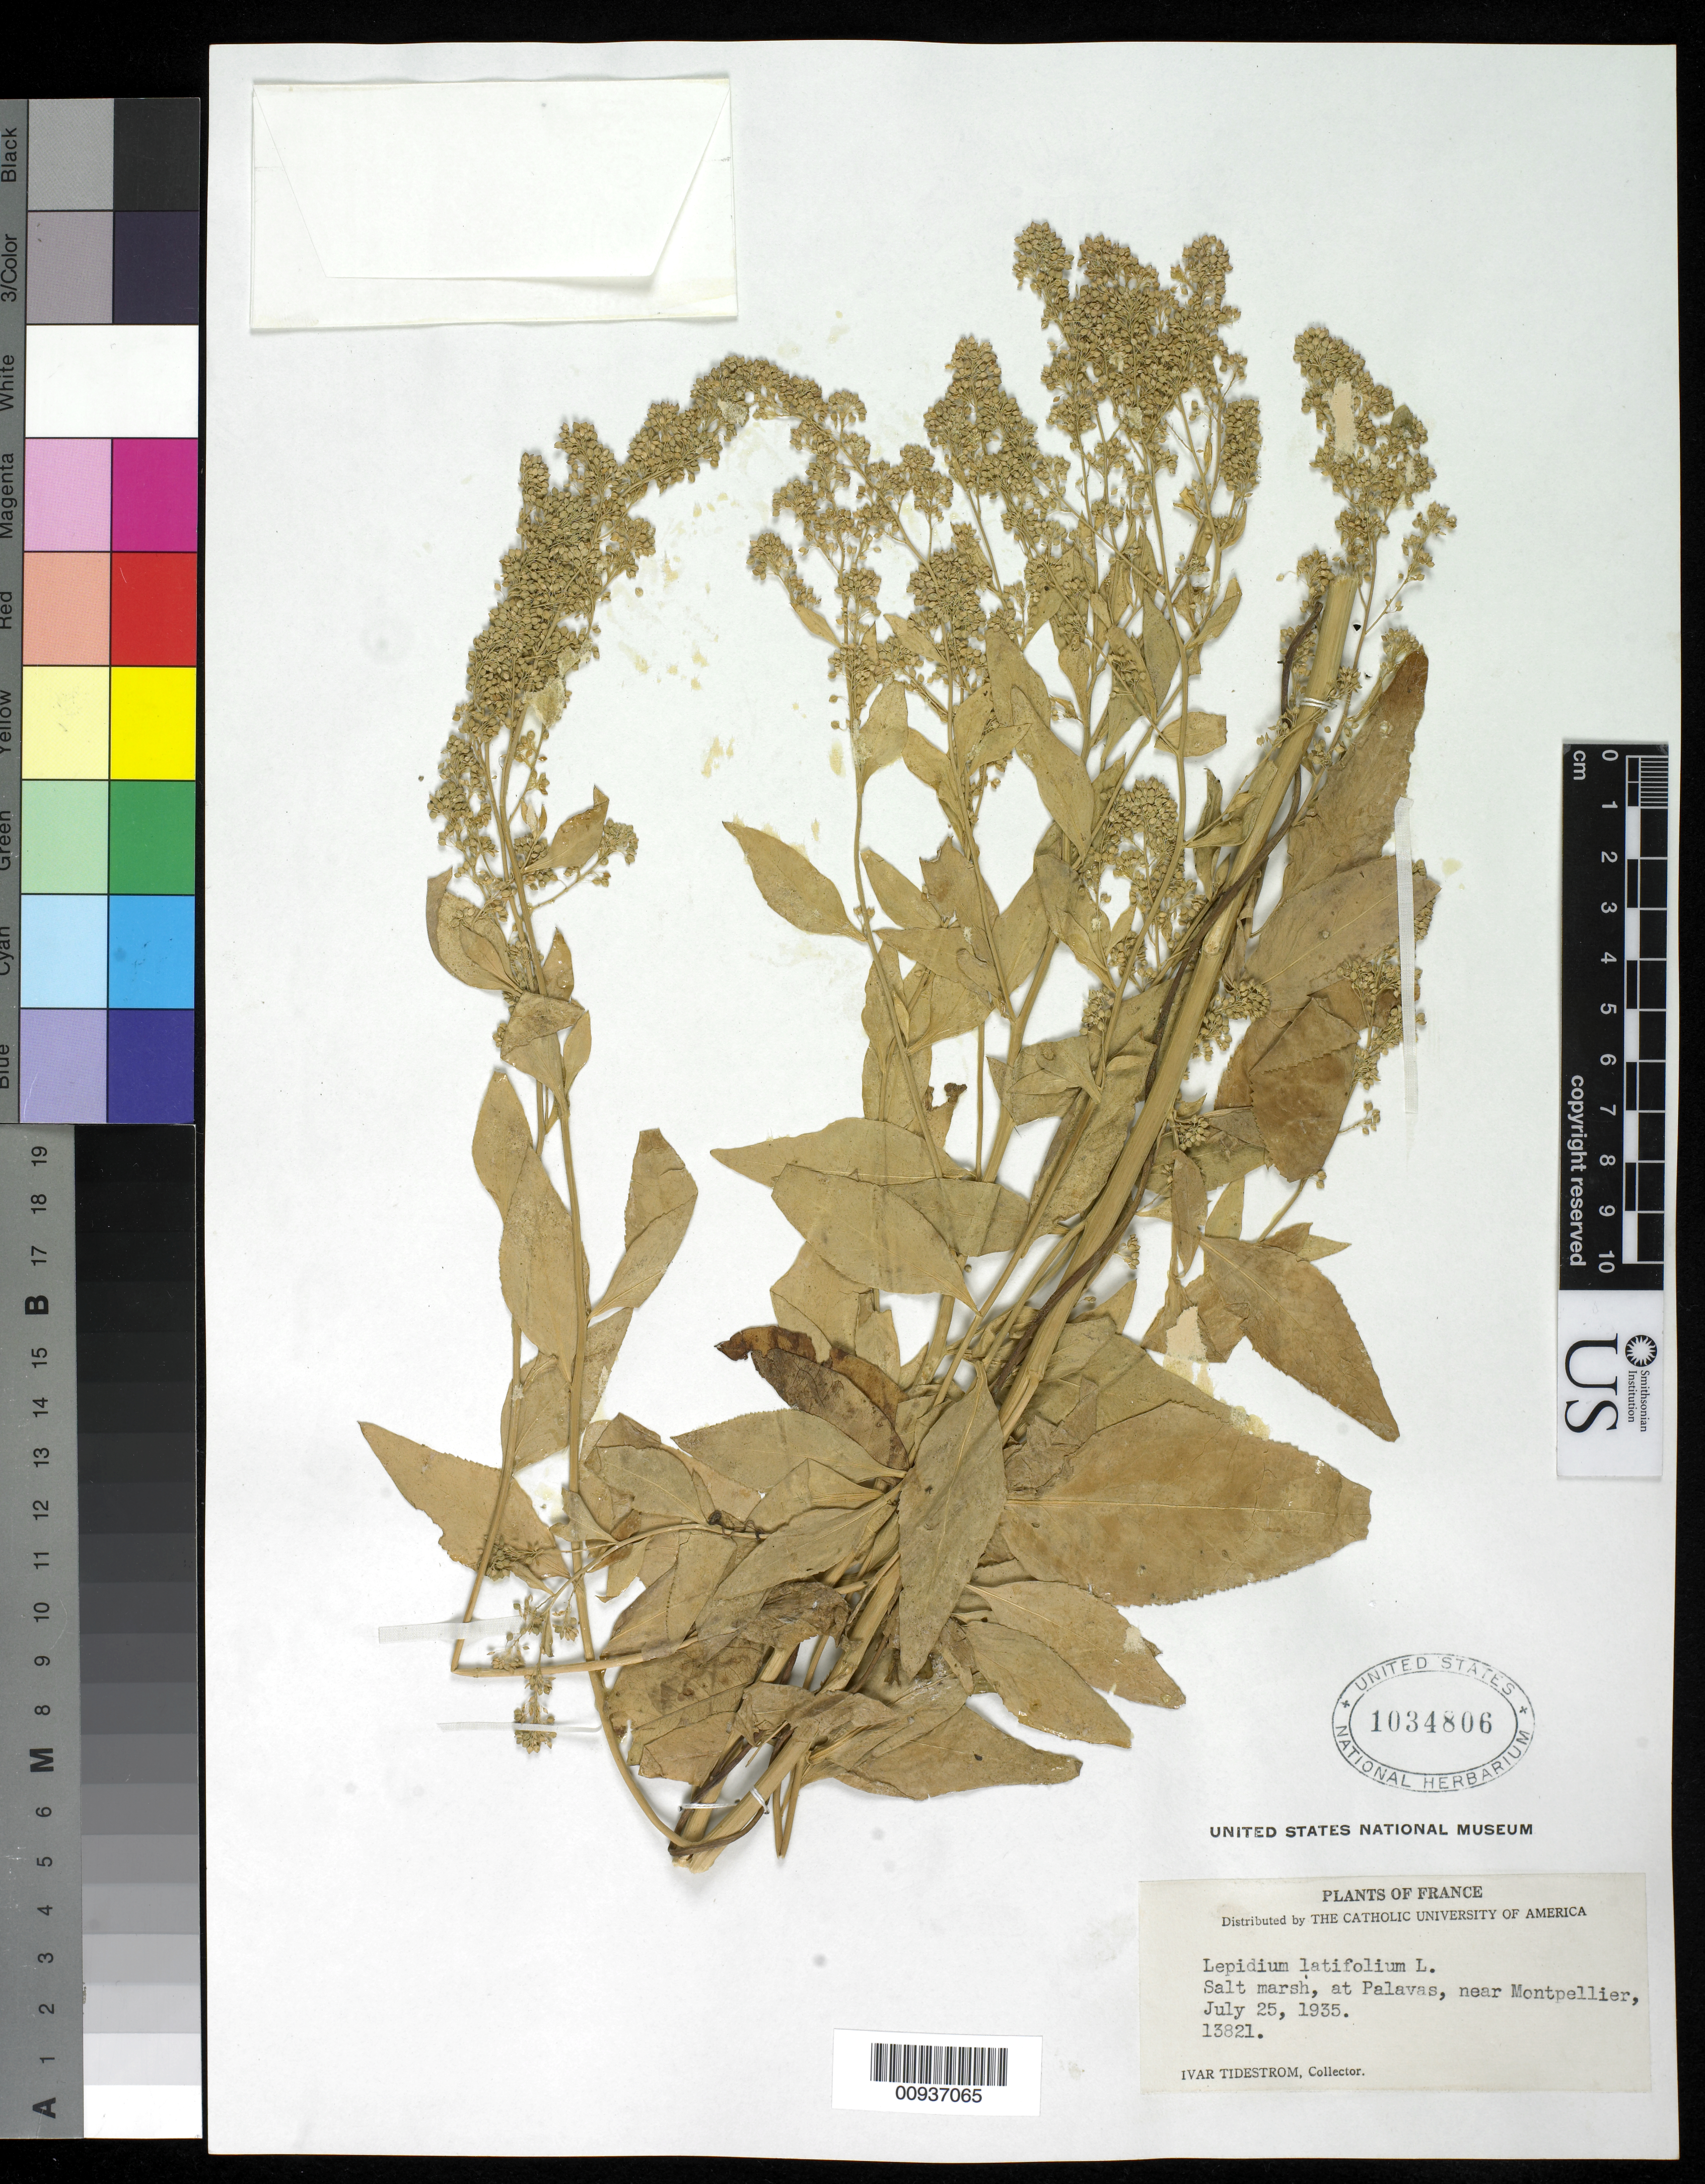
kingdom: Plantae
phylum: Tracheophyta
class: Magnoliopsida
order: Brassicales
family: Brassicaceae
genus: Lepidium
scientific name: Lepidium latifolium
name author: L.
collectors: I. F. Tidestrom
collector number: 13821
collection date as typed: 25 Jul 1935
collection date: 1935-07-25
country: France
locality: Salt marsh, at Palavas, near Montpellier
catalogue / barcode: US 1034806